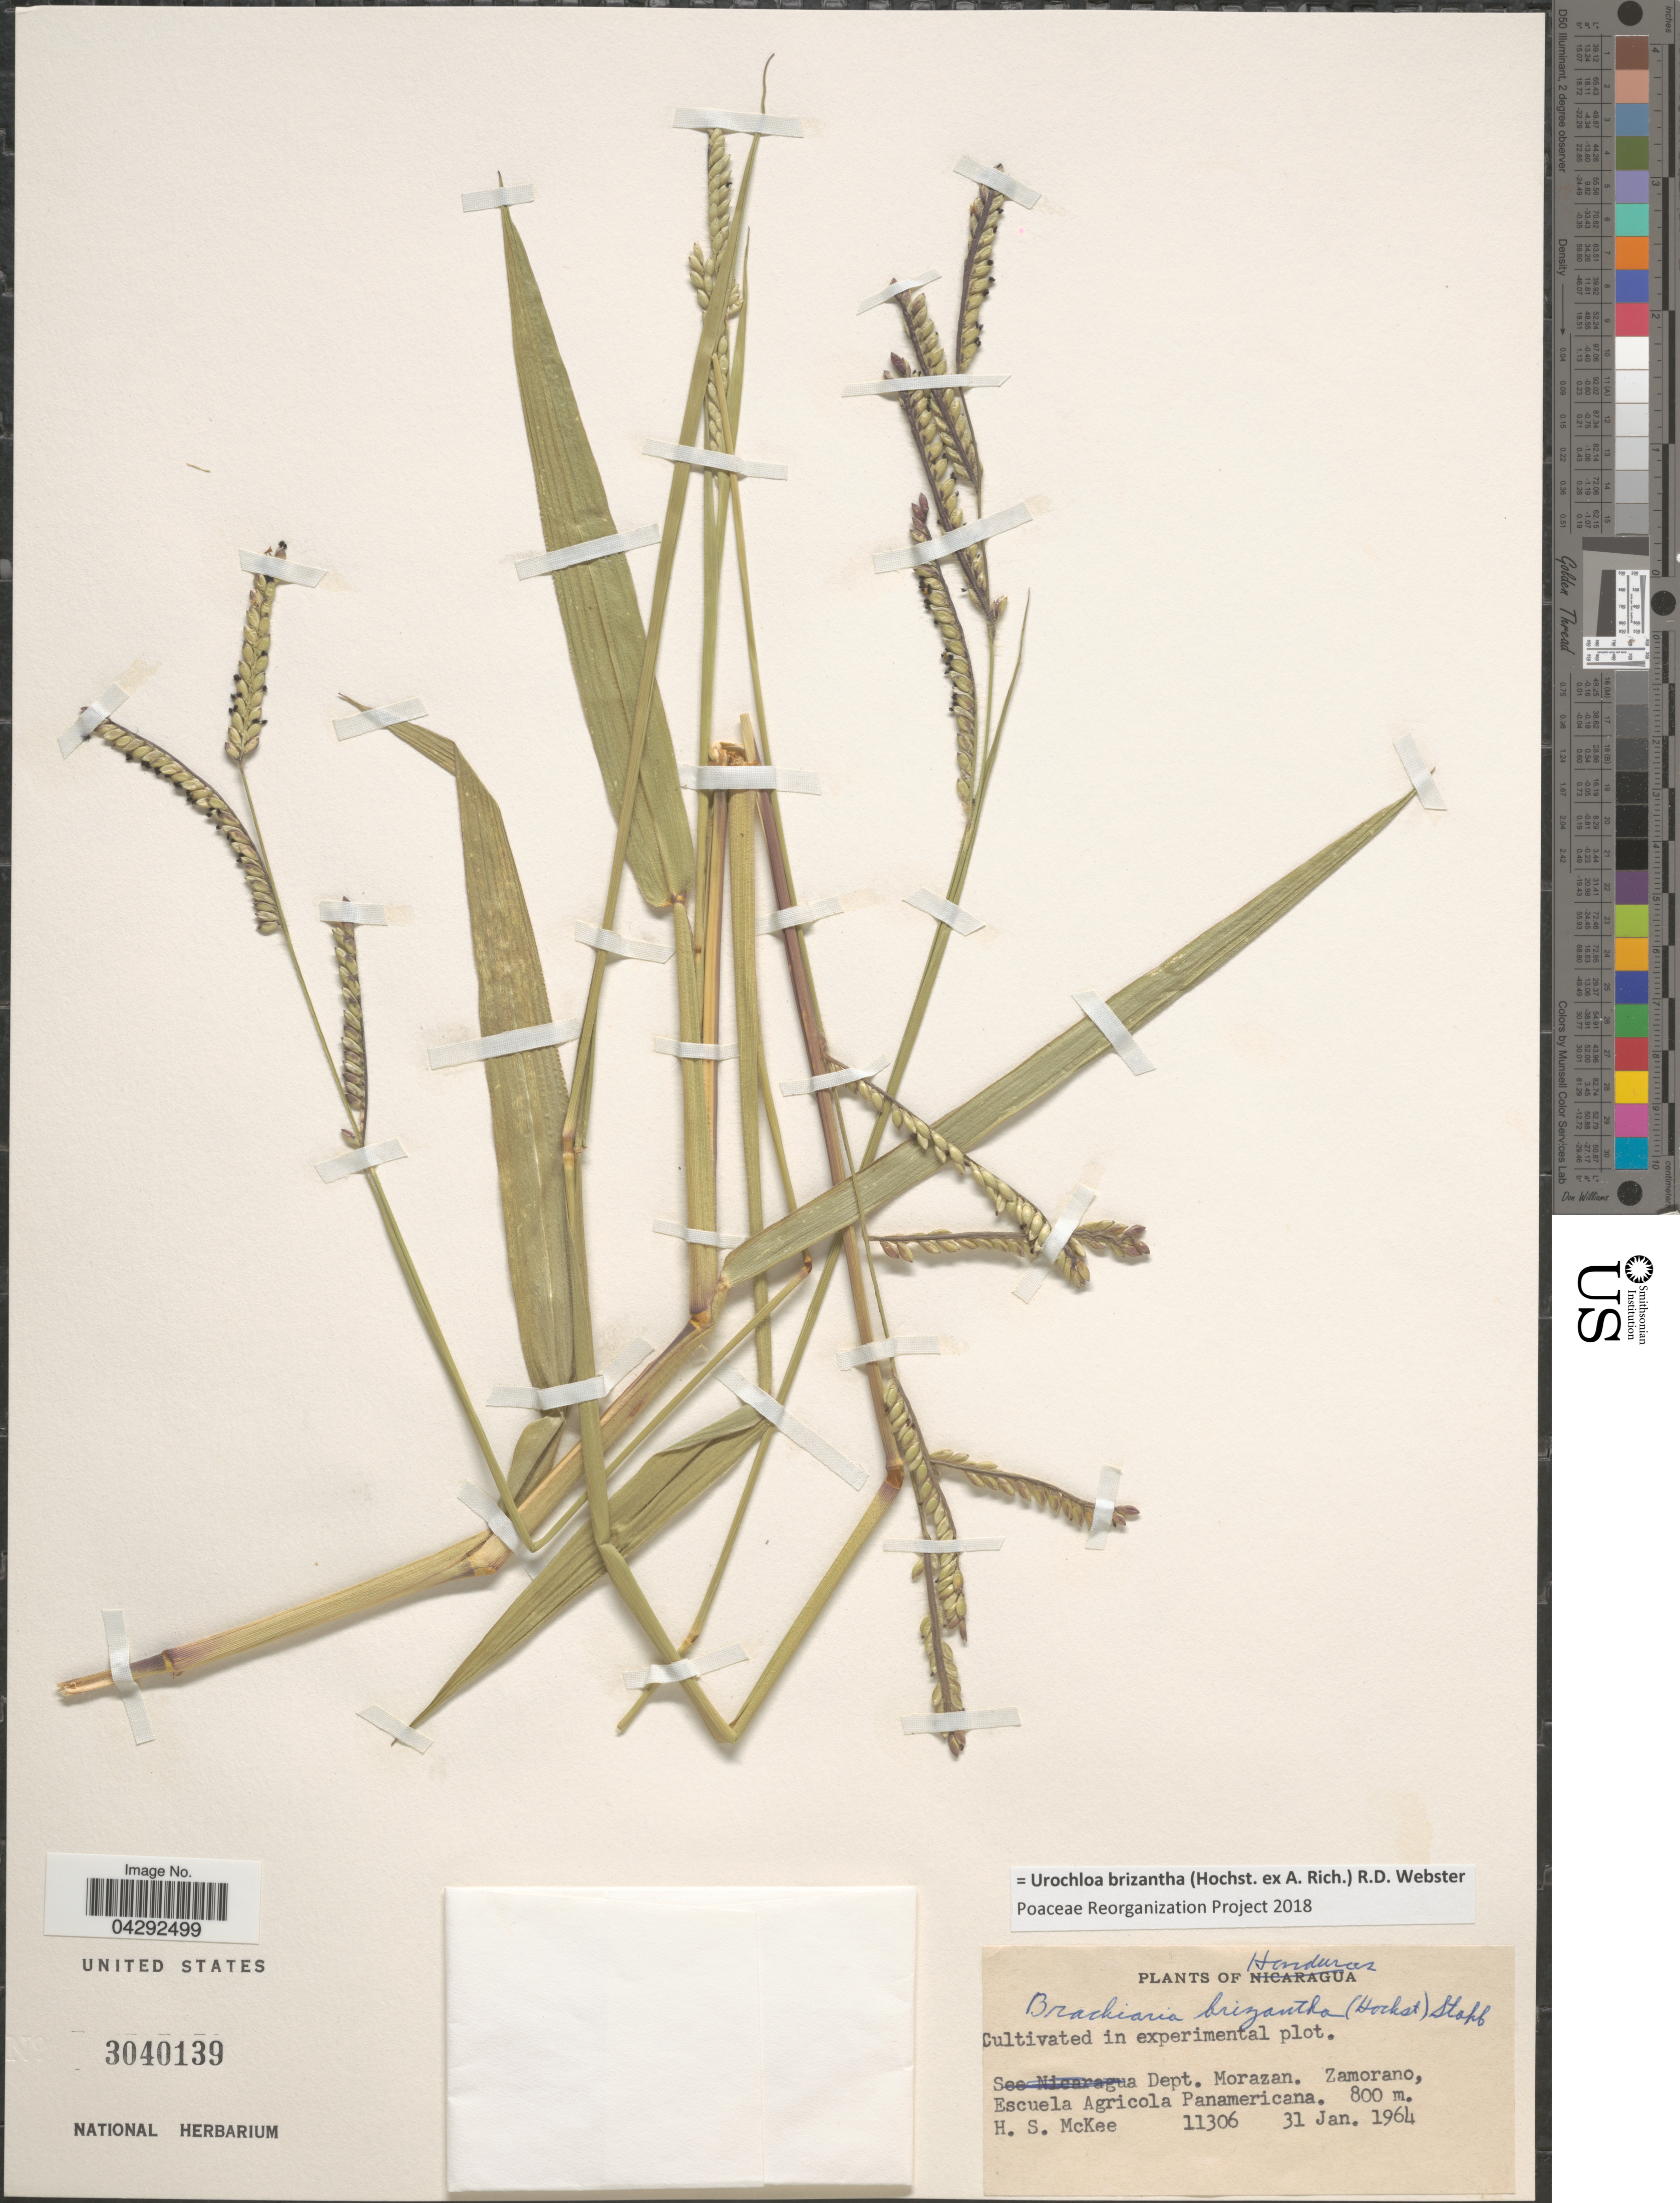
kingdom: Plantae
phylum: Tracheophyta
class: Liliopsida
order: Poales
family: Poaceae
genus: Urochloa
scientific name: Urochloa brizantha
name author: (Hochst. ex A. Rich.) R.D. Webster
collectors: H. S. McKee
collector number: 11306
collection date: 1964-01-31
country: Honduras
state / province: Fco. Morazán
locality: Dept. Morazan. Zamorano, Escuela Agricola Panamericana.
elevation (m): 800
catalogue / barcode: US 3040139